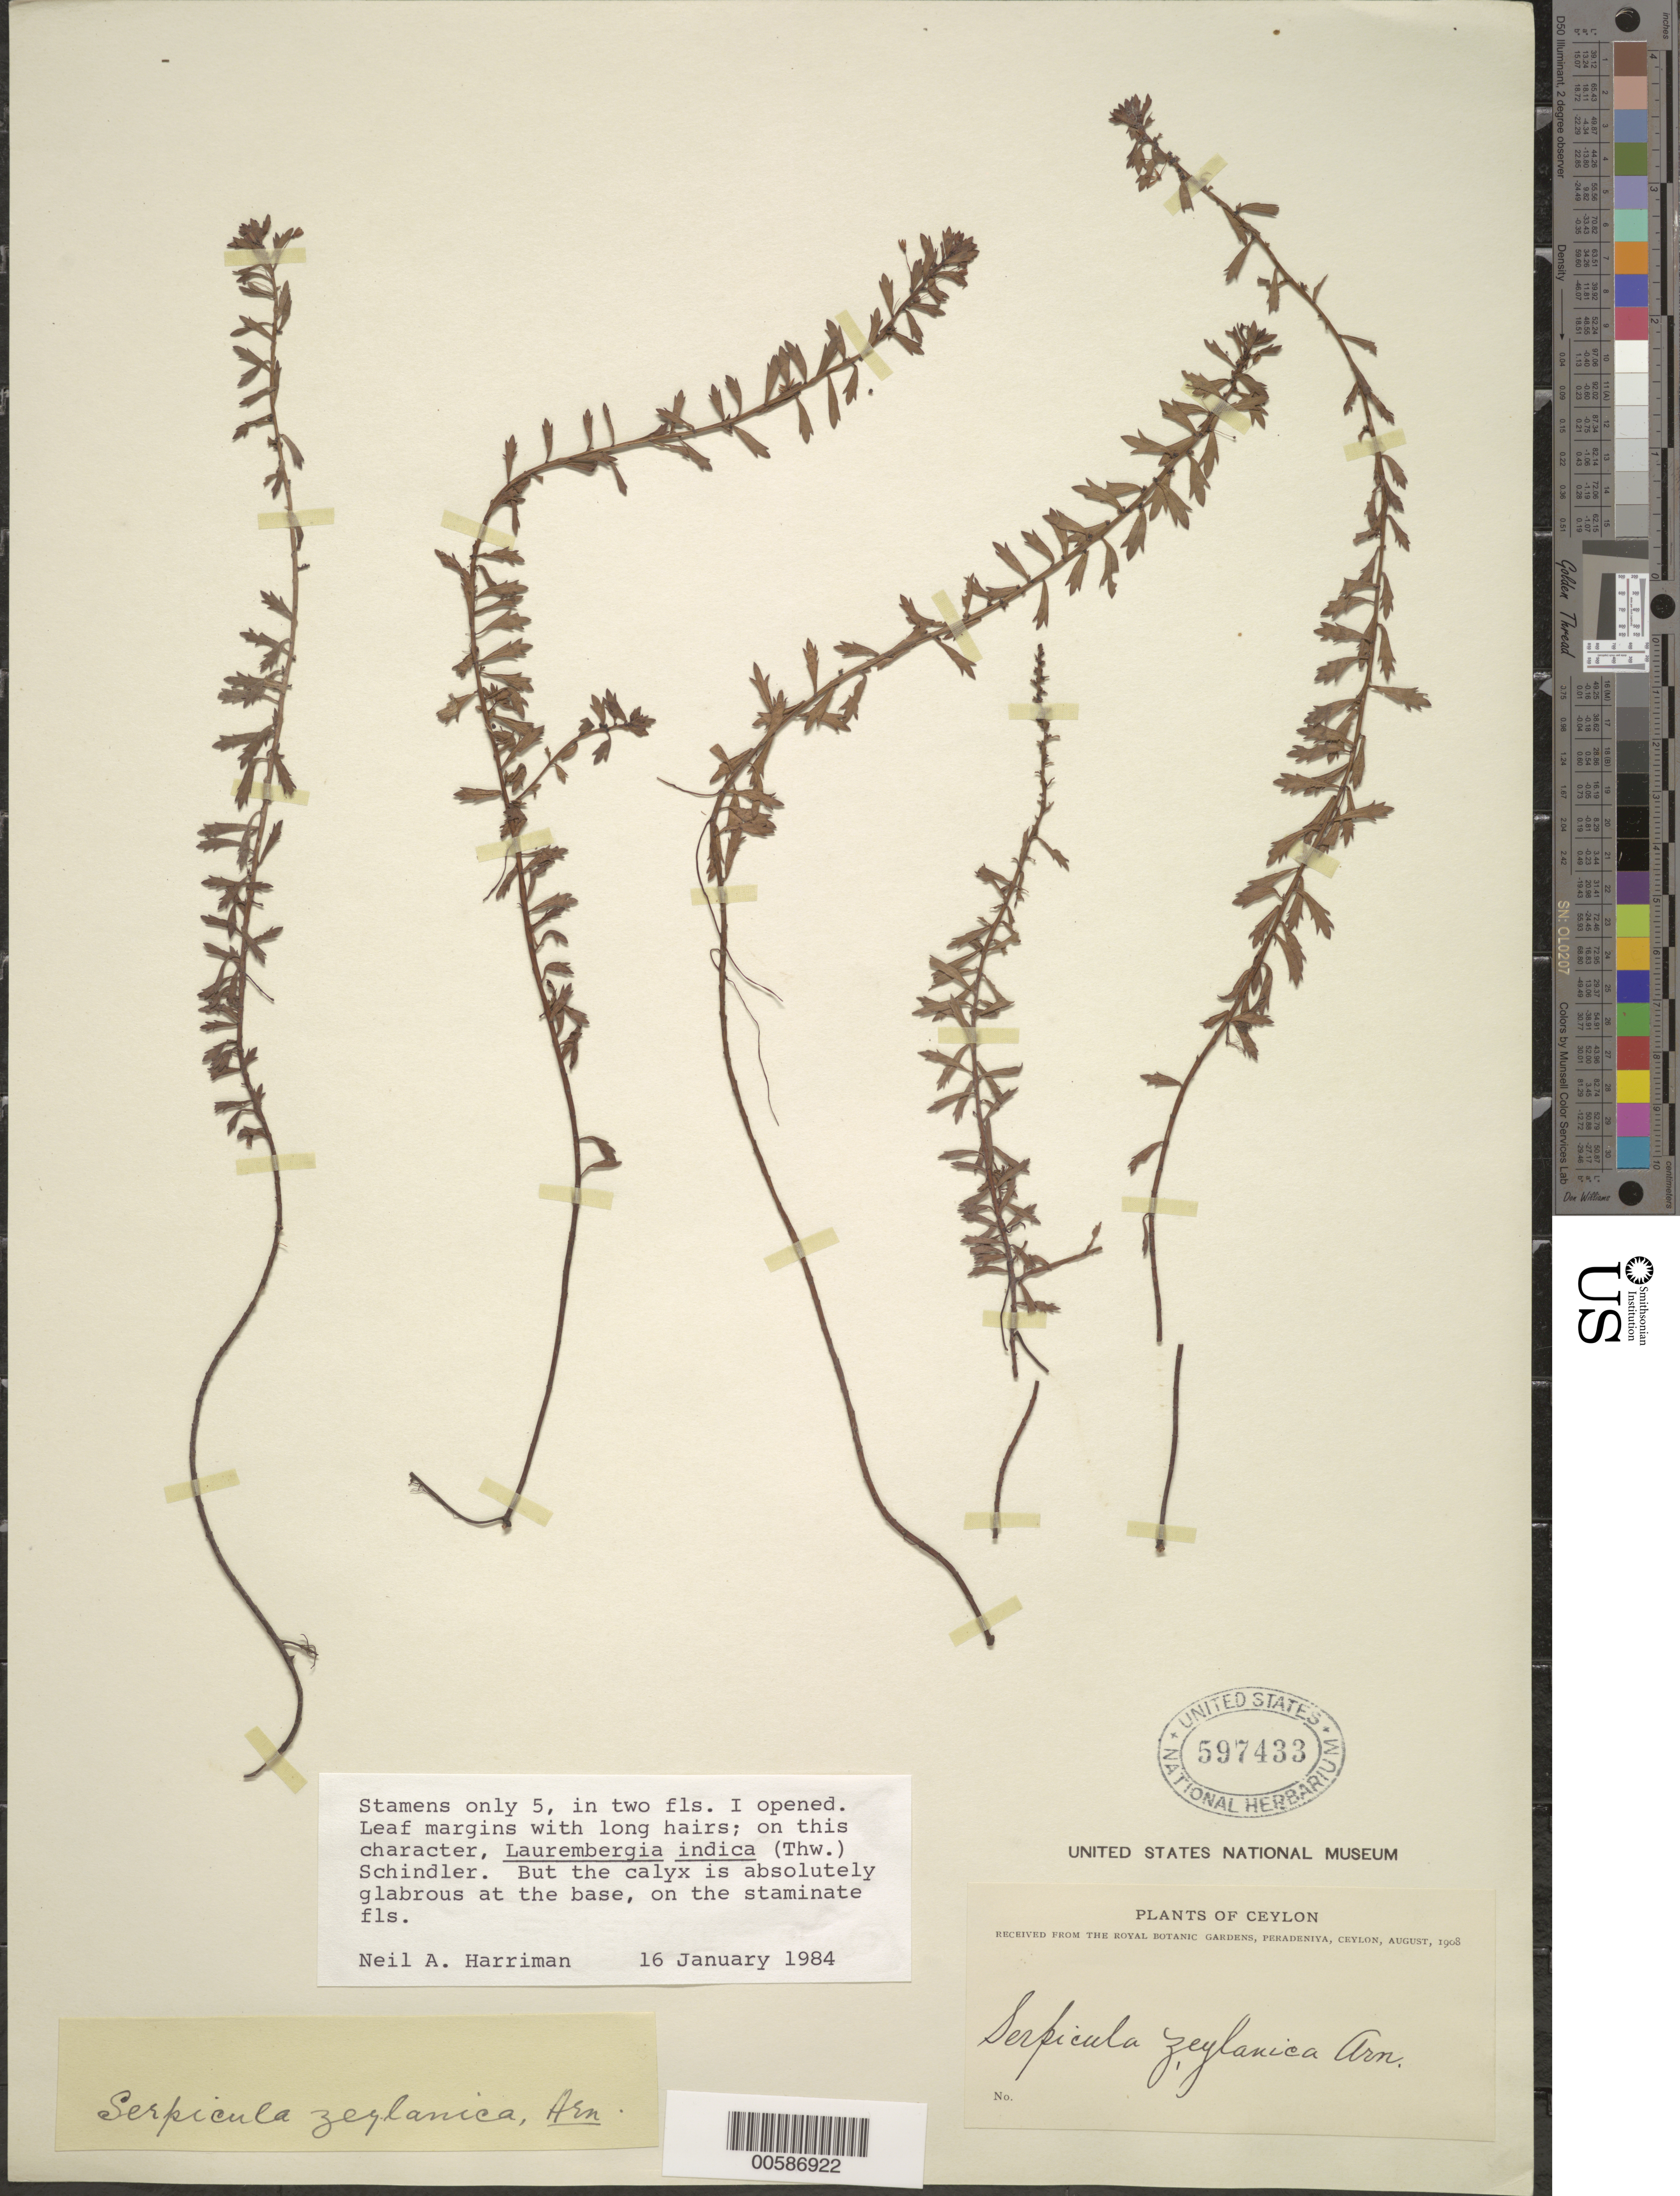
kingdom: Plantae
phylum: Tracheophyta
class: Magnoliopsida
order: Saxifragales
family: Haloragaceae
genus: Laurembergia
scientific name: Laurembergia indica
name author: (Thwaites) Schindl.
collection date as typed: Aug 1908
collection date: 1908-08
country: Sri Lanka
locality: Peradeniya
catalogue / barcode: US 597433